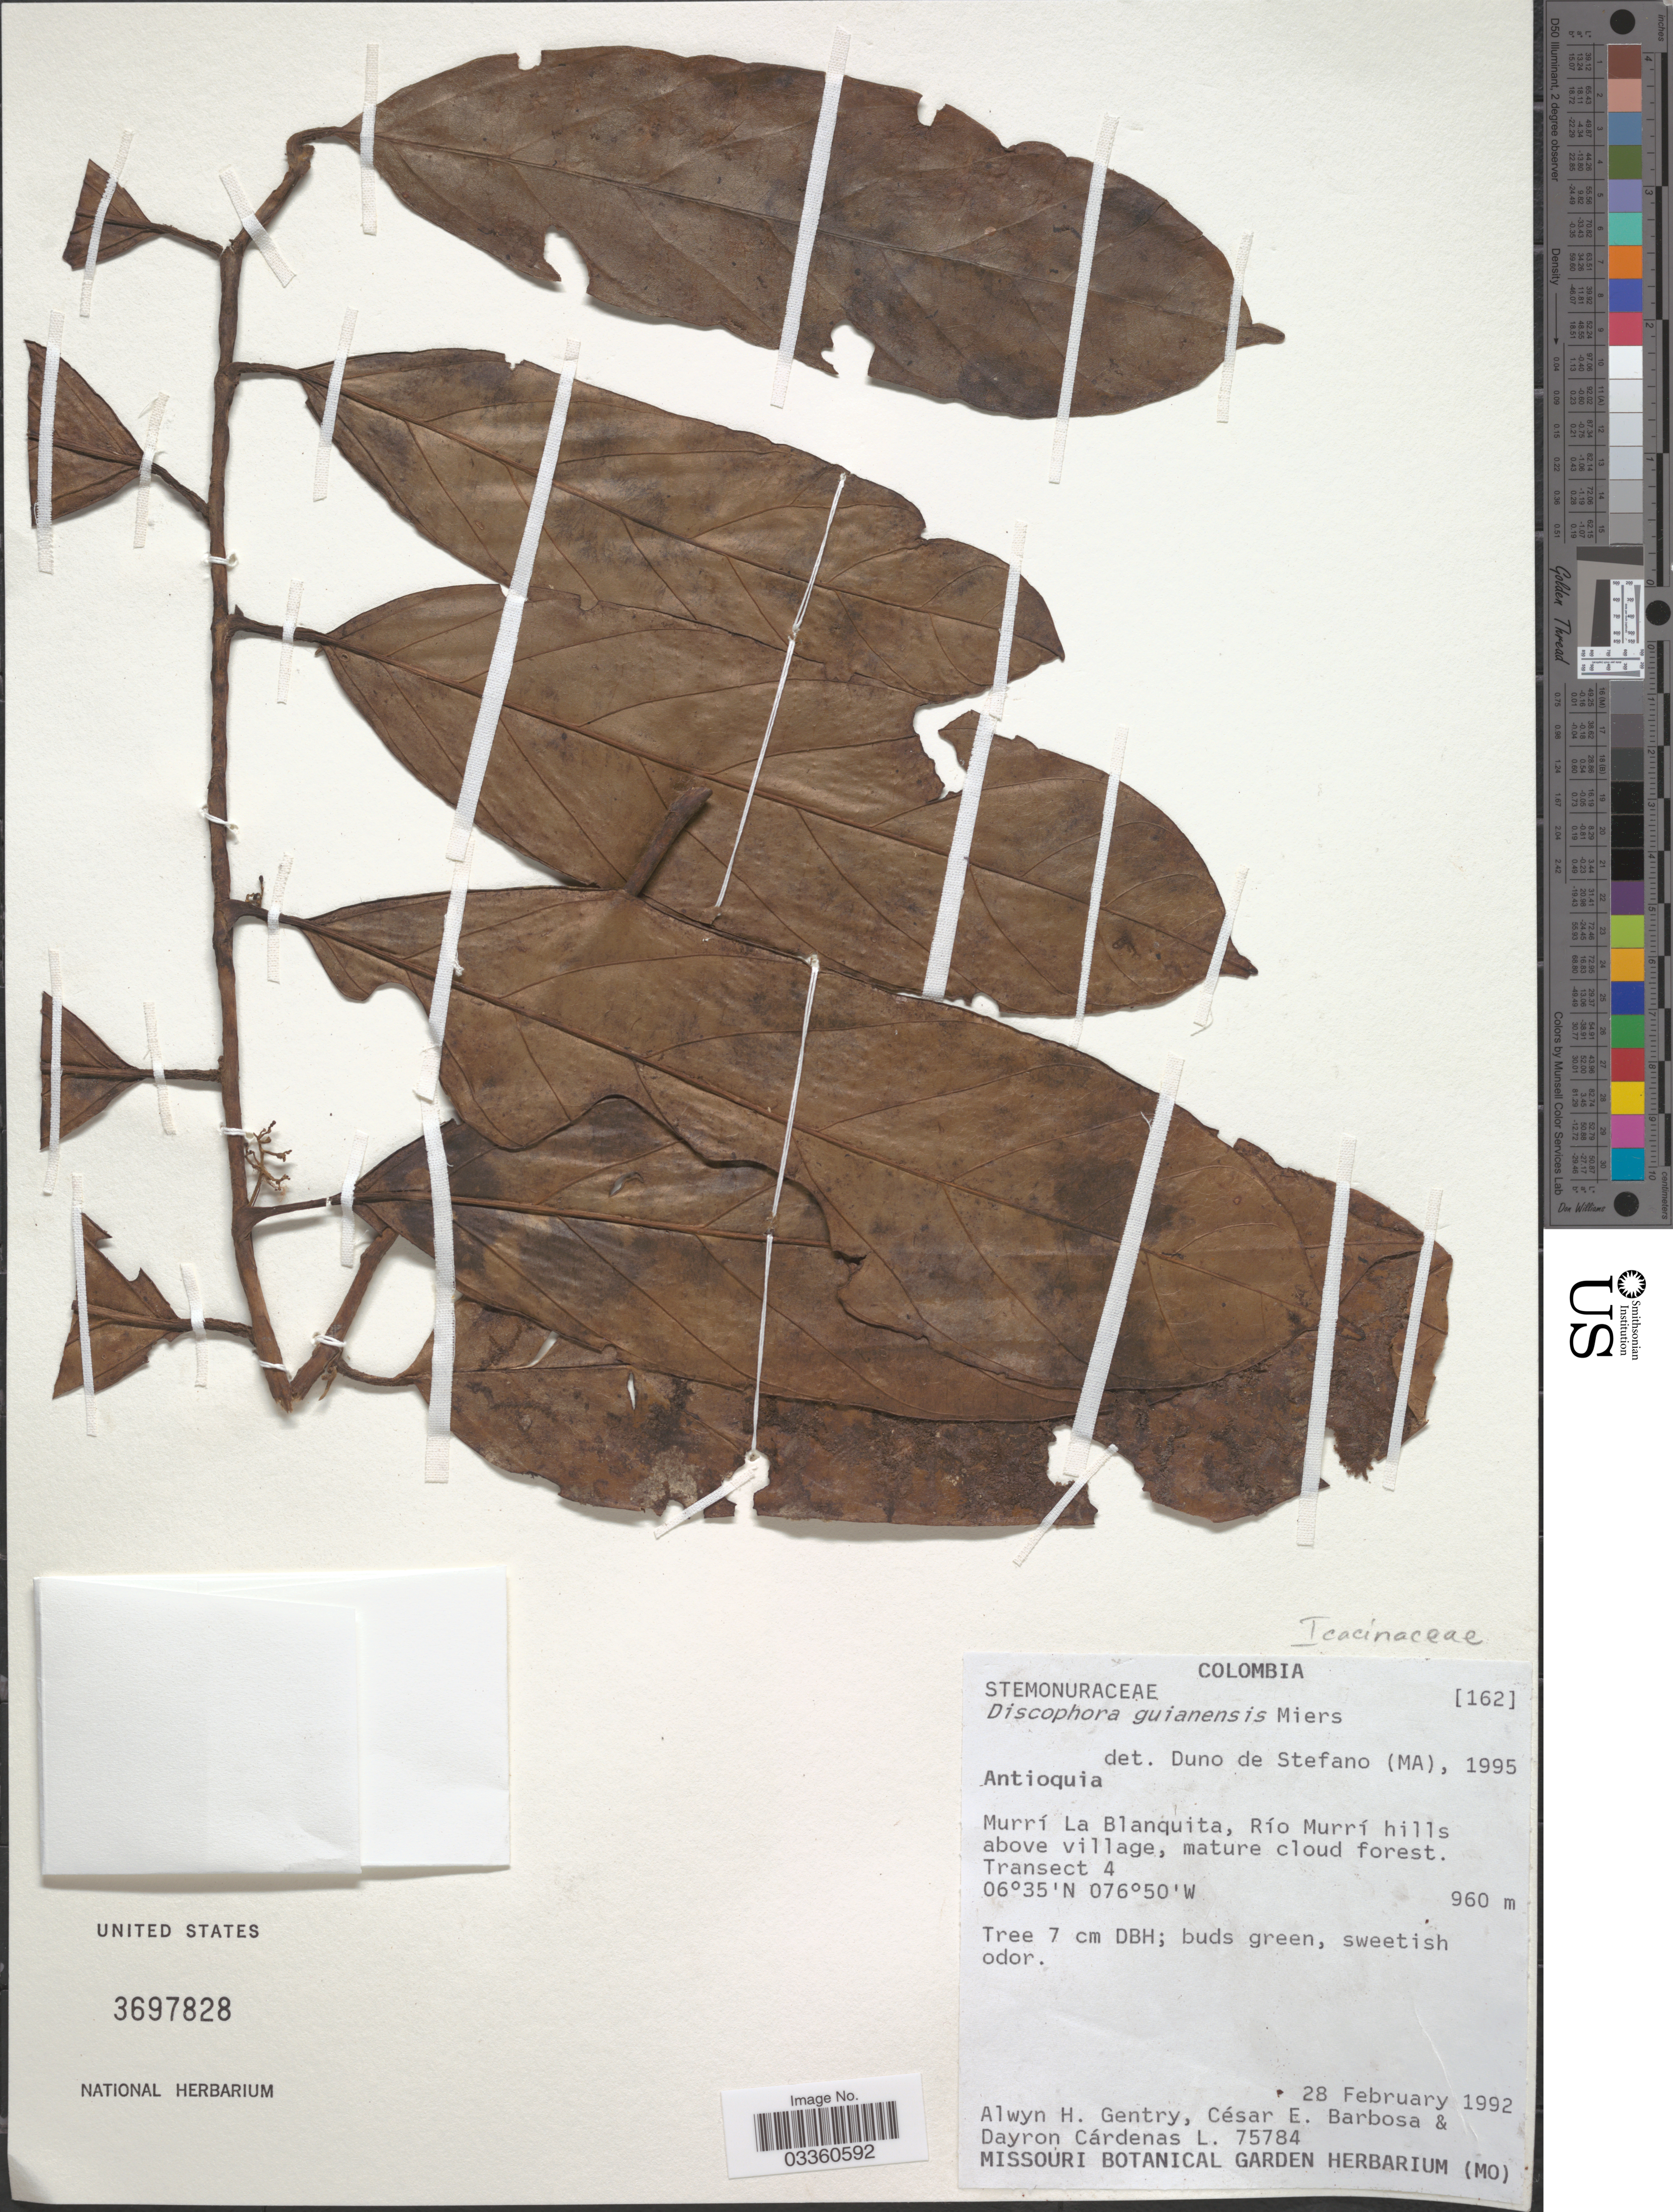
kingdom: Plantae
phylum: Tracheophyta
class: Magnoliopsida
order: Cardiopteridales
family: Stemonuraceae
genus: Discophora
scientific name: Discophora guianensis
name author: Miers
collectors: A. H. Gentry, C. E. Barbosa & D. Cardenas L.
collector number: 75784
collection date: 1992-02-28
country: Colombia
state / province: Antioquia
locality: Murrí La Blanquita, Río Murrí hills above village, mature cloud forest Transect 4.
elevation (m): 960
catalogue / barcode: US 3697828